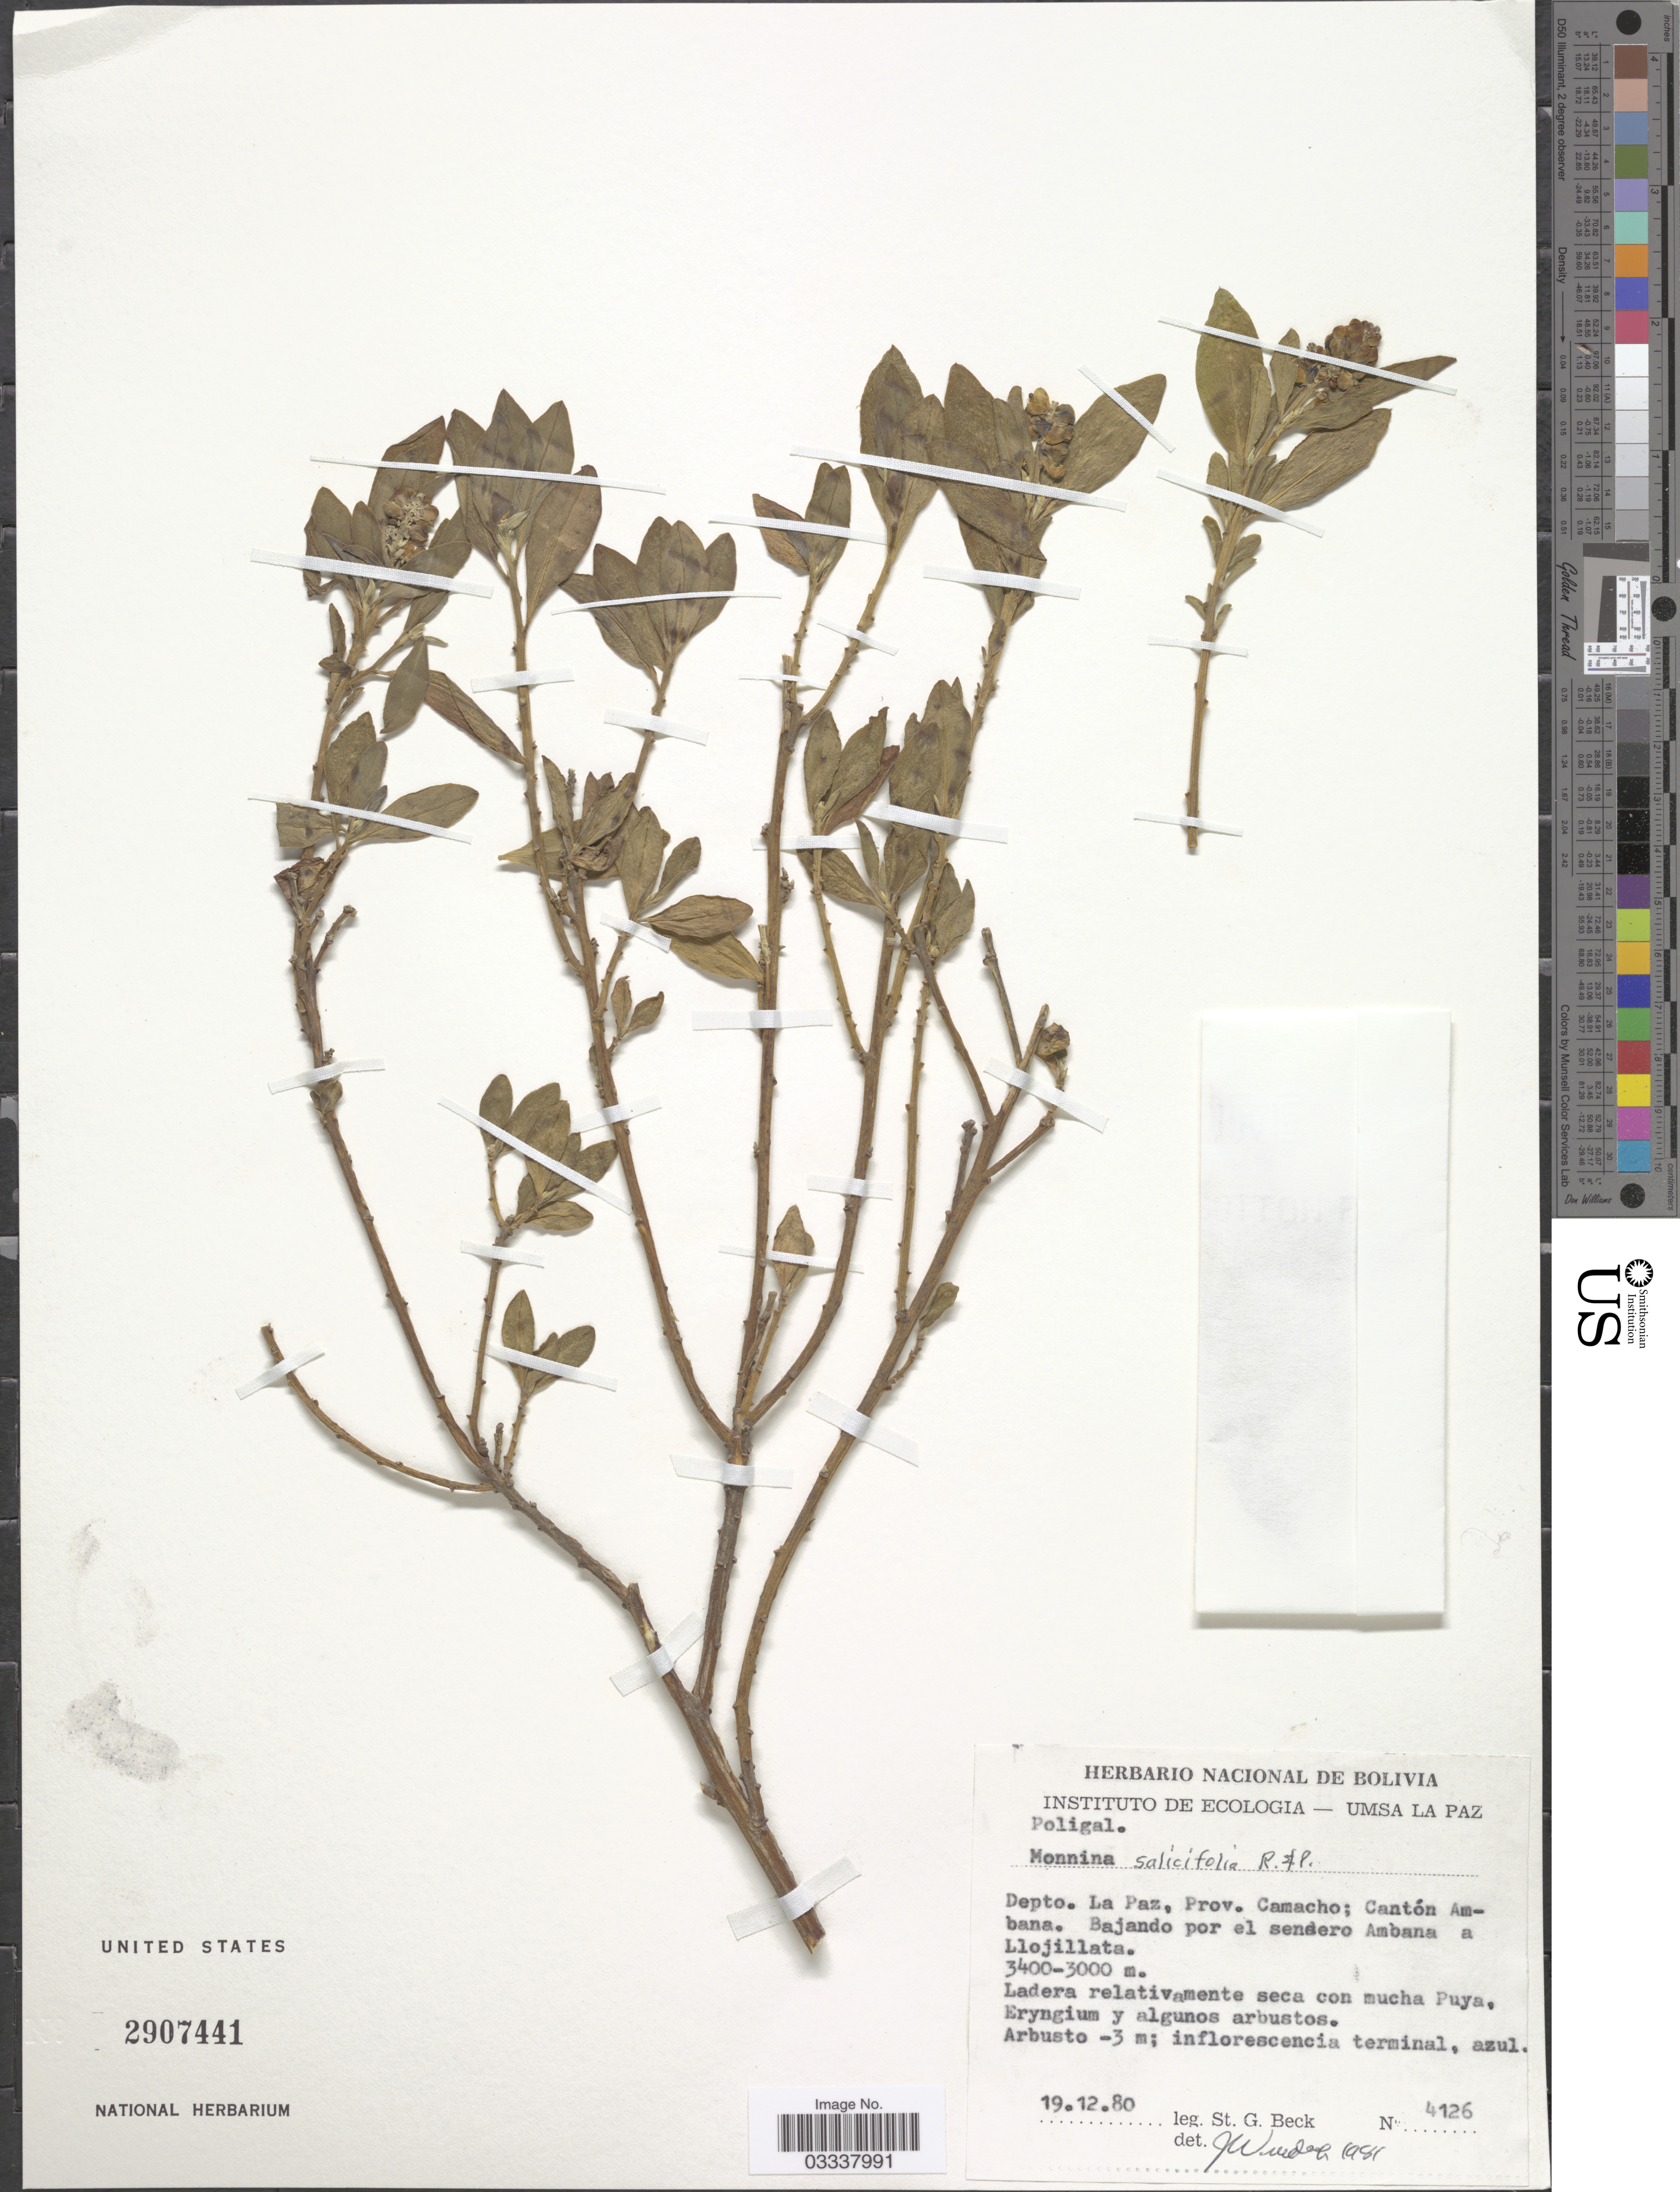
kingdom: Plantae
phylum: Tracheophyta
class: Magnoliopsida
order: Fabales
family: Polygalaceae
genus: Monnina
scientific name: Monnina salicifolia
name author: Ruiz & Pav.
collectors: S. G. Beck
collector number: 4126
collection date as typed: Transcribed d/m/y: 19/12/80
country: Bolivia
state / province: La Paz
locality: Depto. La Paz, Prov. Camacho; Cantón Ambana. Bajando por el sendero Ambana a Llojillata.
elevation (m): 3000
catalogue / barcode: US 2907441